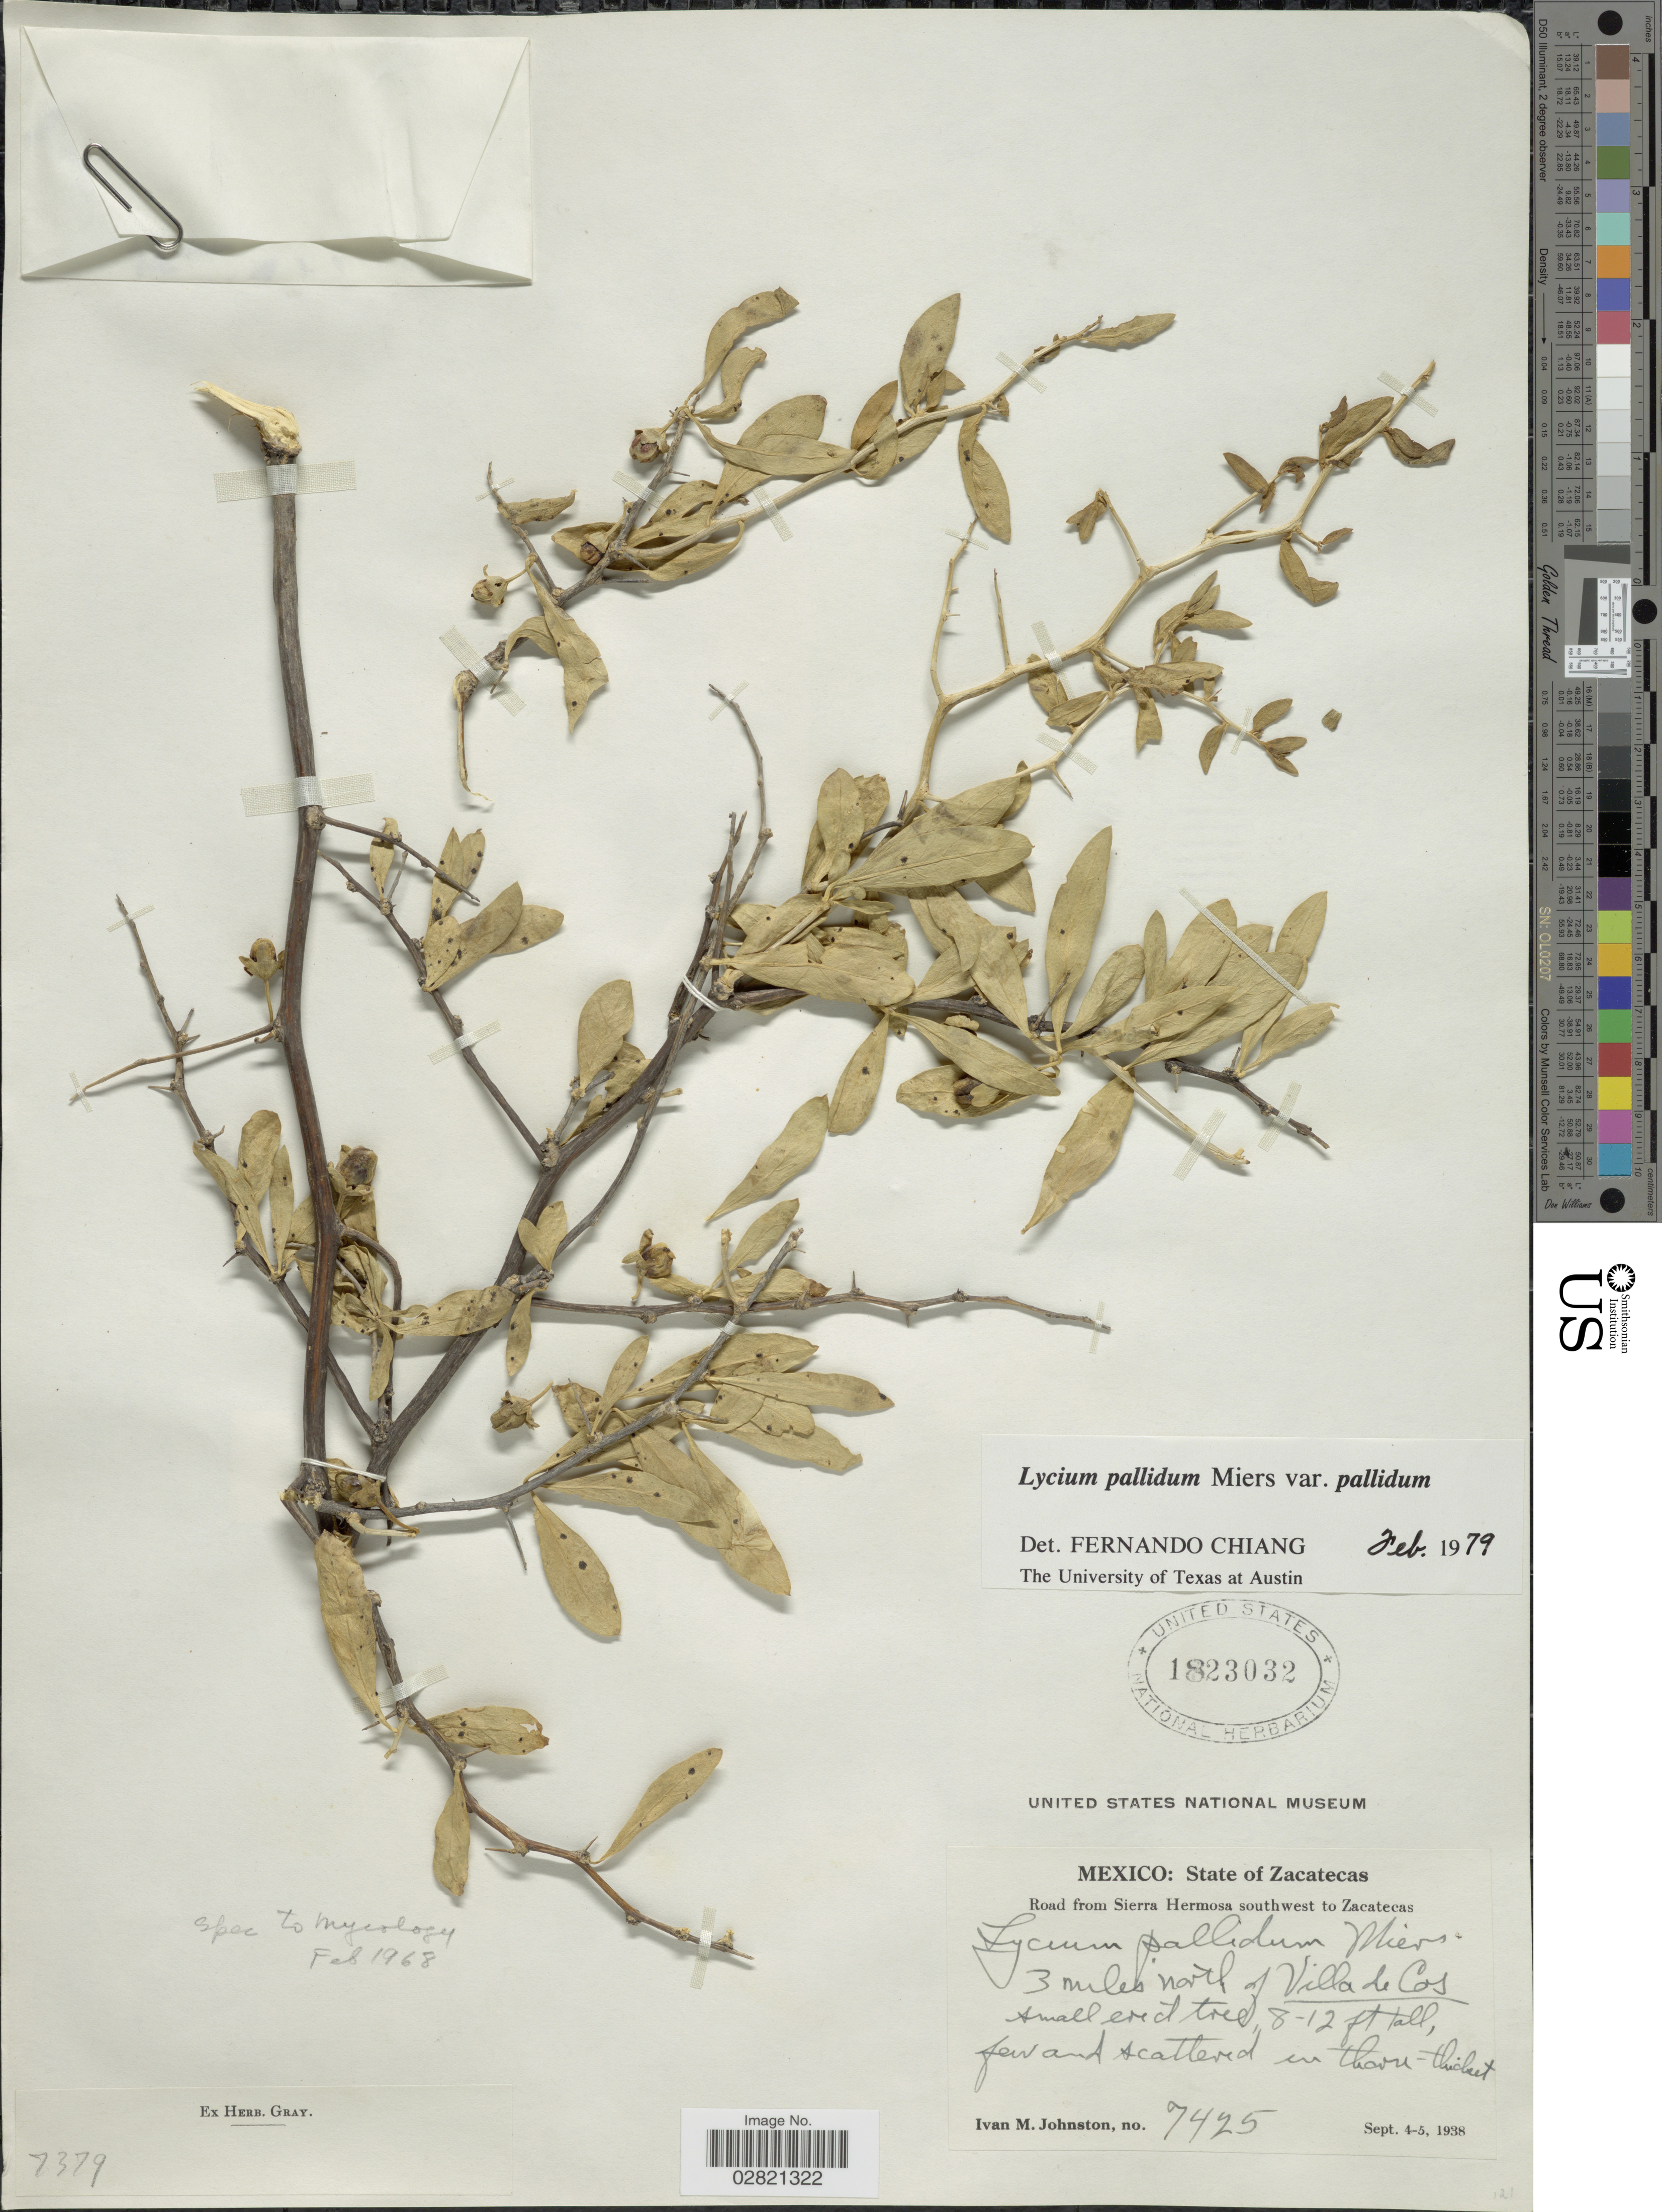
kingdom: Plantae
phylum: Tracheophyta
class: Magnoliopsida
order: Solanales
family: Solanaceae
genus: Lycium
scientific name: Lycium pallidum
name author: Miers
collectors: I.M. Johnston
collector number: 7425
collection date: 1938-09-04/1938-09-05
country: Mexico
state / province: Zacatecas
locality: Road from Sierra Hermosa southwest to Zacatecas, 3 miles north of Villa de Cos.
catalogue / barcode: US 1823032